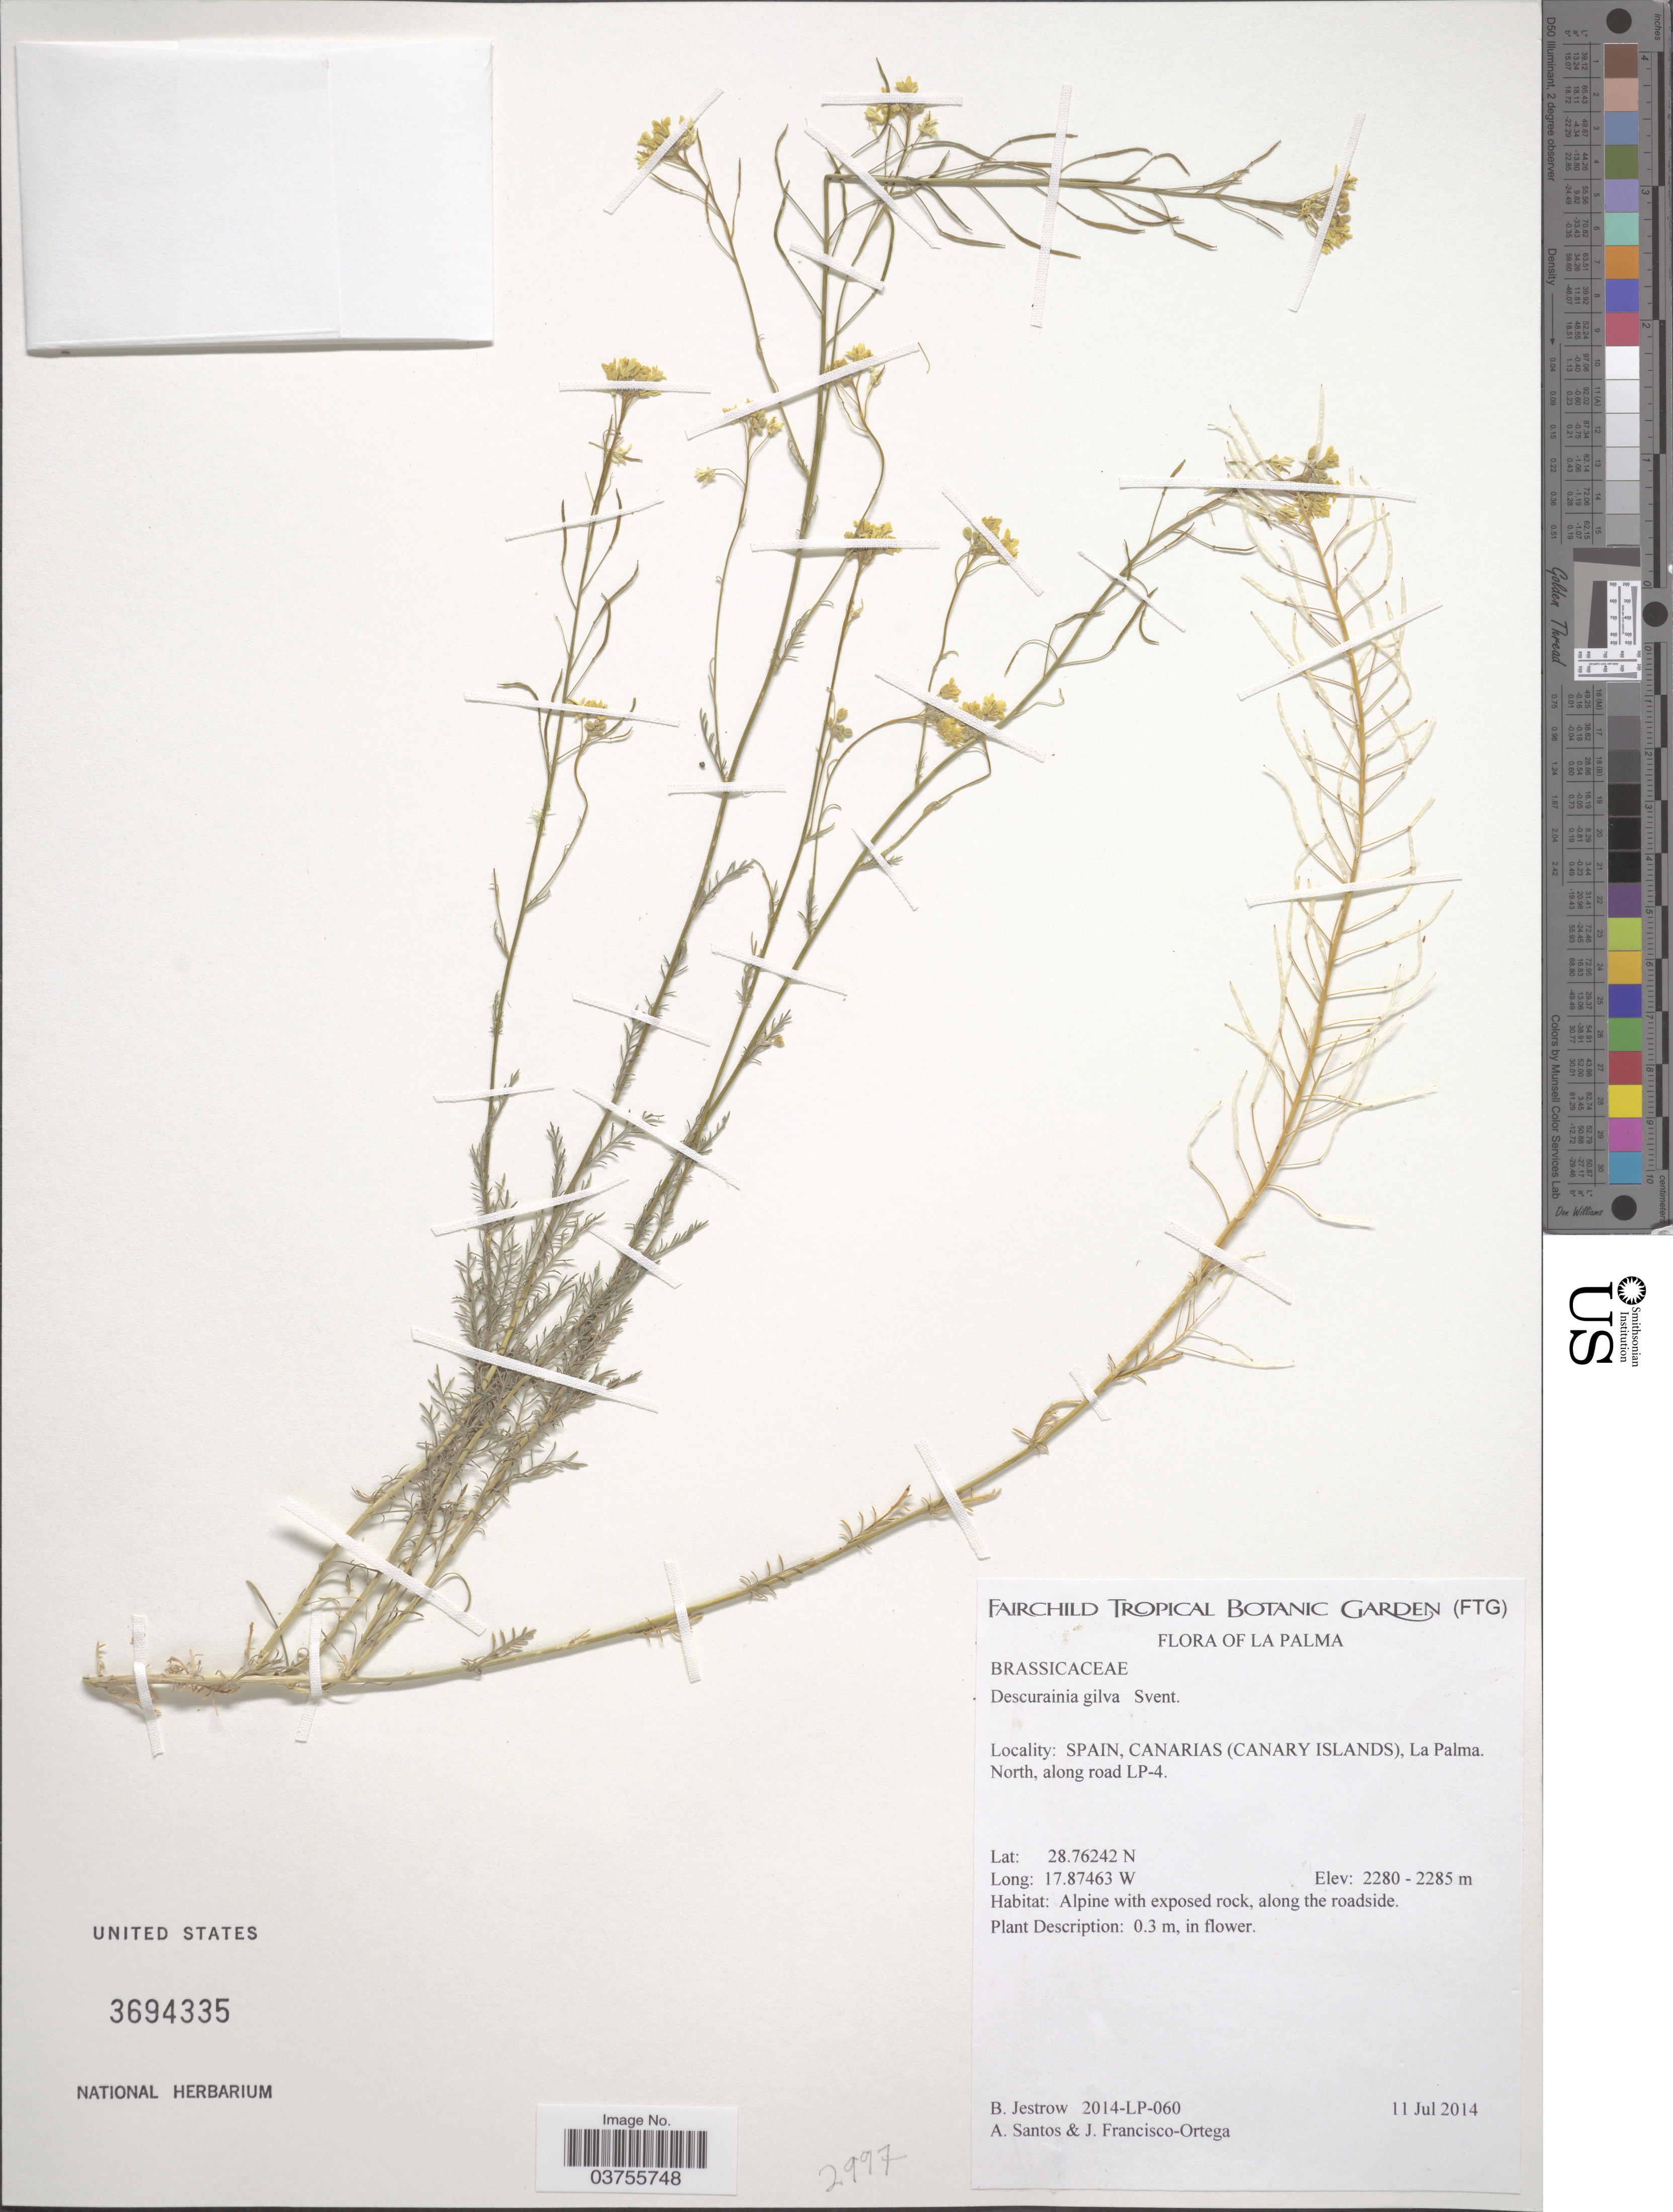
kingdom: Plantae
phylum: Tracheophyta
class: Magnoliopsida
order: Brassicales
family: Brassicaceae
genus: Descurainia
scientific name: Descurainia gilva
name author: Svent.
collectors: B. Jestrow, A. Santos & J. Francisco-Ortego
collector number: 2014-LP-060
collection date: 2014-07-11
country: Spain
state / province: Canarias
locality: La Palma. Canarias (Canary Islands), La Palma. North, along road LP-4.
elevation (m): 2280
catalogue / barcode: US 3694335